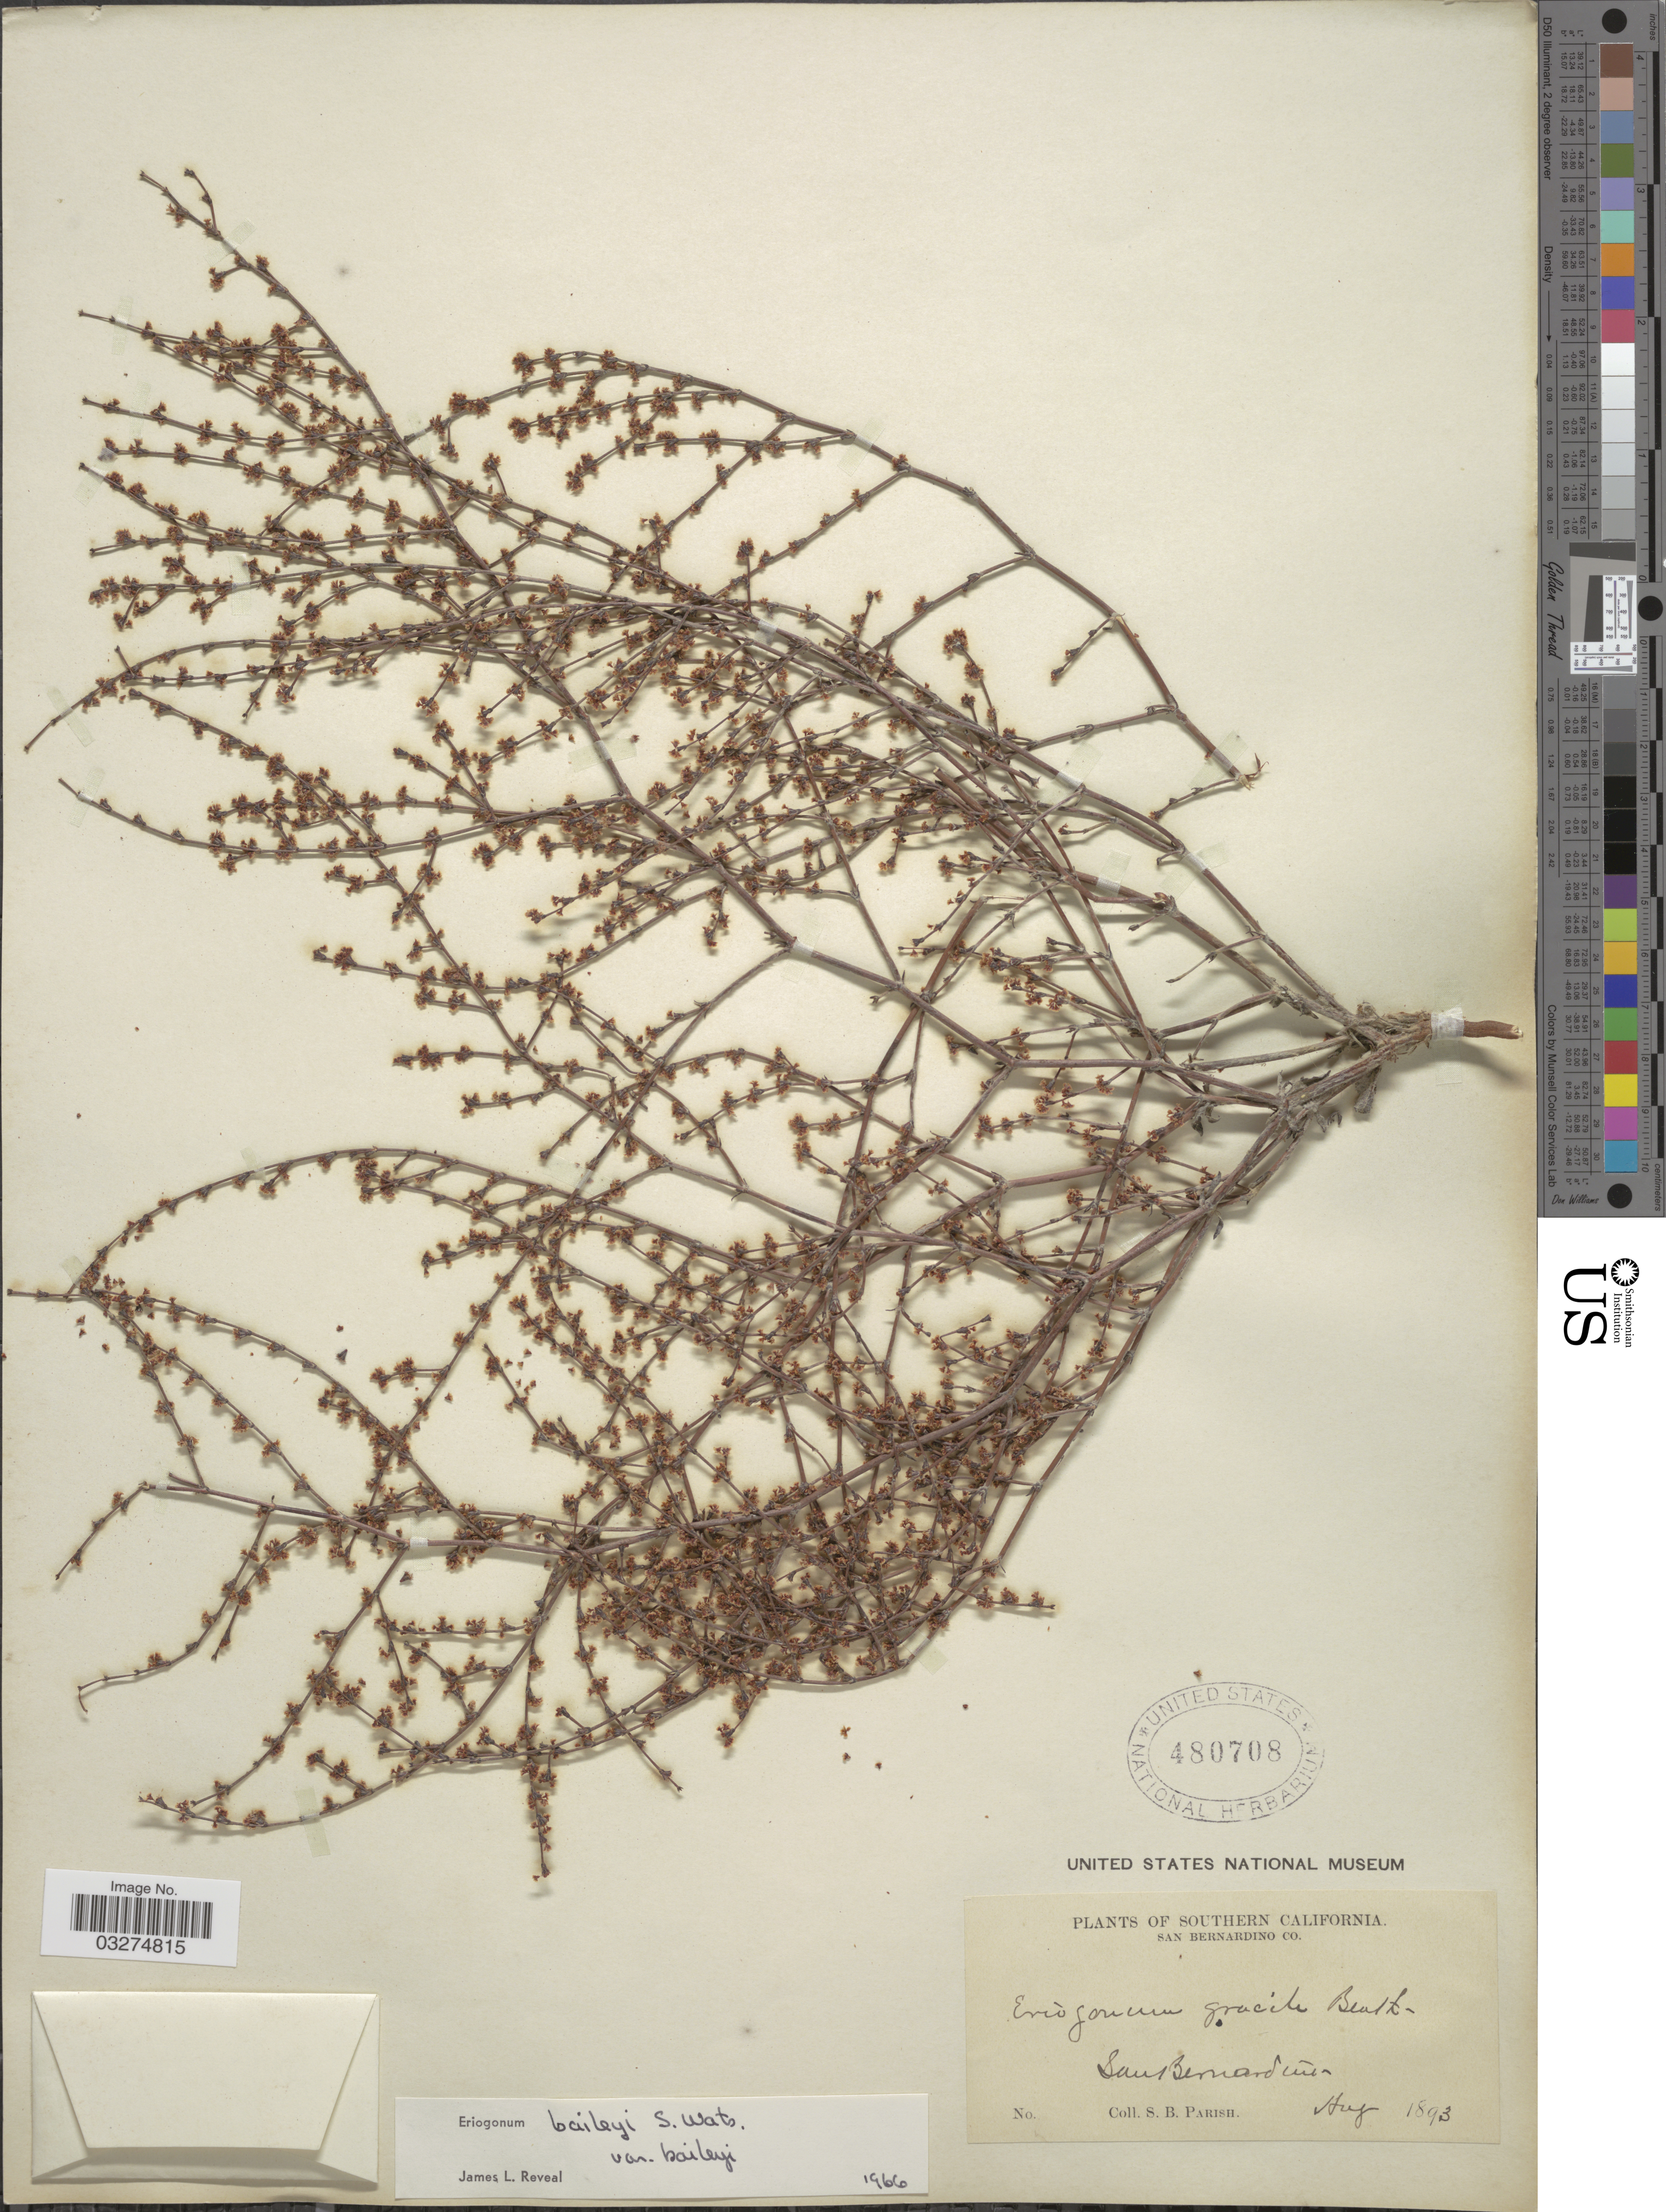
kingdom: Plantae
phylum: Tracheophyta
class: Magnoliopsida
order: Caryophyllales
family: Polygonaceae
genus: Eriogonum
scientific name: Eriogonum baileyi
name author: S. Watson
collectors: S. B. Parish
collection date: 1893-08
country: United States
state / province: California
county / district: San Bernardino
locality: Southern California. San Bernardino Co. San Bernardino.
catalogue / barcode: US 480708